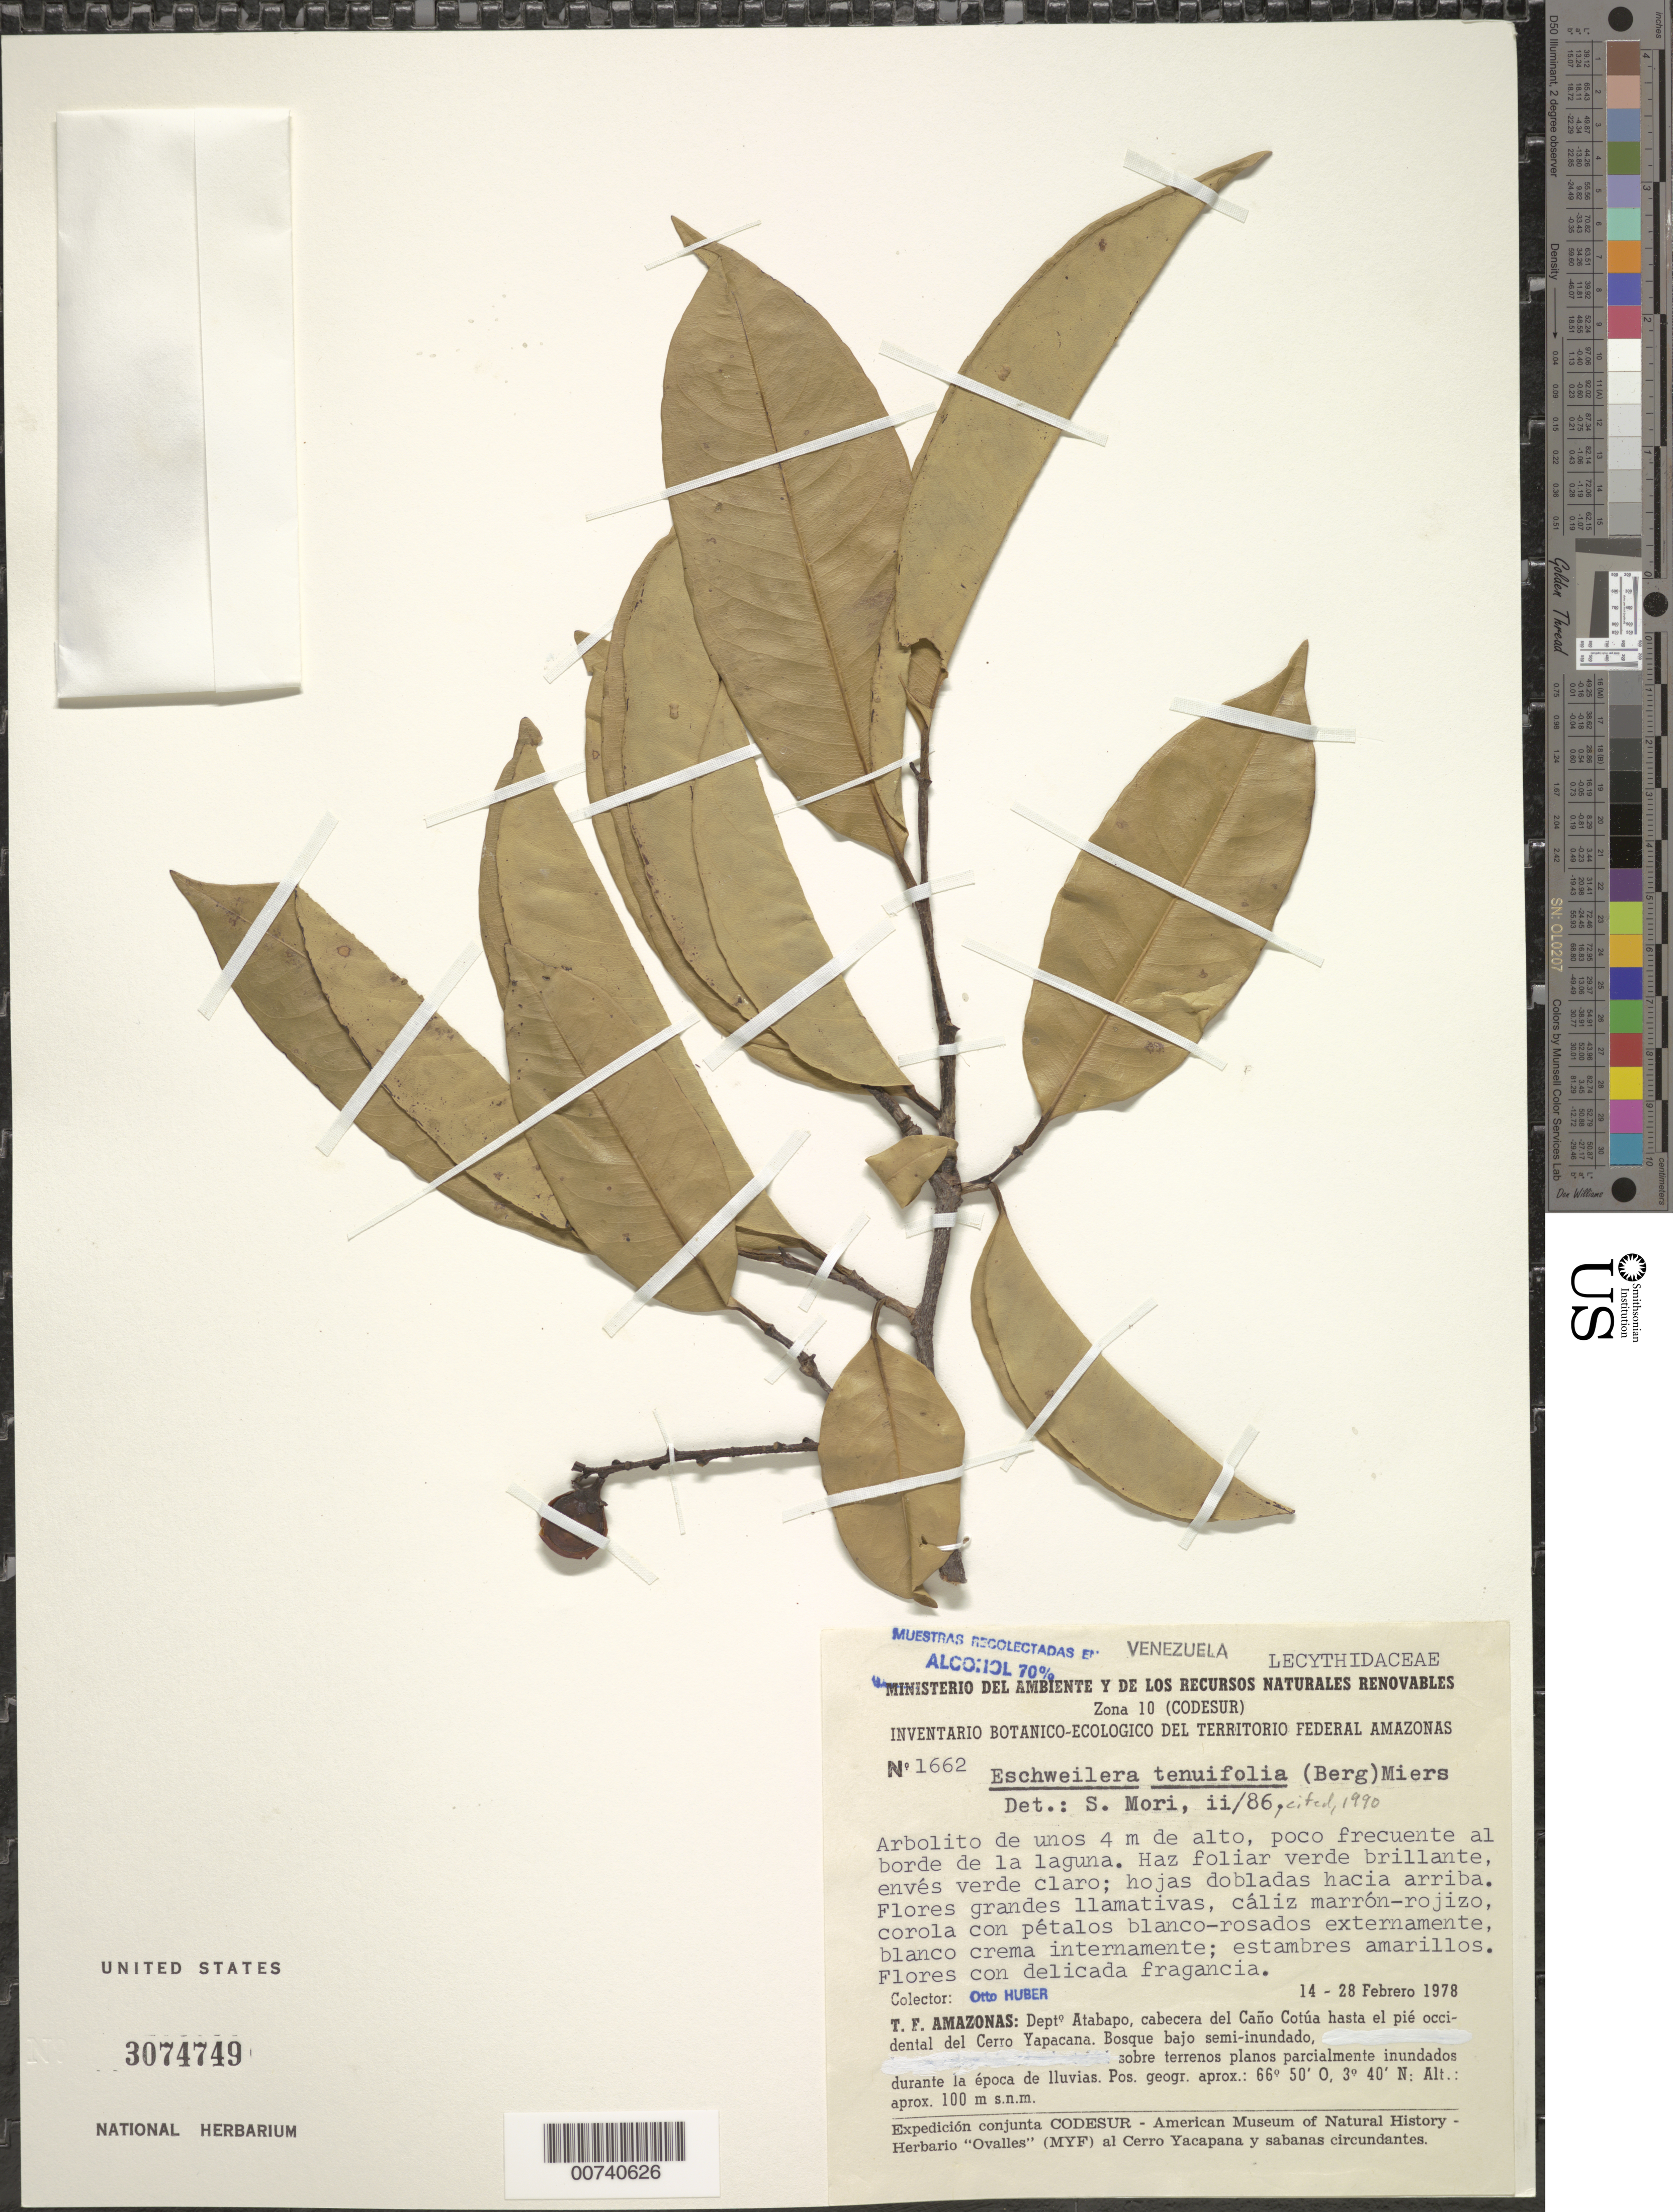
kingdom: Plantae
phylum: Tracheophyta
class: Magnoliopsida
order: Ericales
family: Lecythidaceae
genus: Eschweilera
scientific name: Eschweilera tenuifolia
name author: (O. Berg) Miers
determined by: Mori, Scott A.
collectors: O. Huber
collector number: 1662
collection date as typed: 14-Feb-78 to 28-Feb-78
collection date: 1978-02-14/1978-02-28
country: Venezuela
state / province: Amazonas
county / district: Atabapo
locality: Caño Cotúa hasta el pié occidental del Cerro Yapacána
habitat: Bosque bajo sobre terrenos planos parcialmente inundados durante la época de iluvias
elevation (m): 100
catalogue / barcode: US 3074749